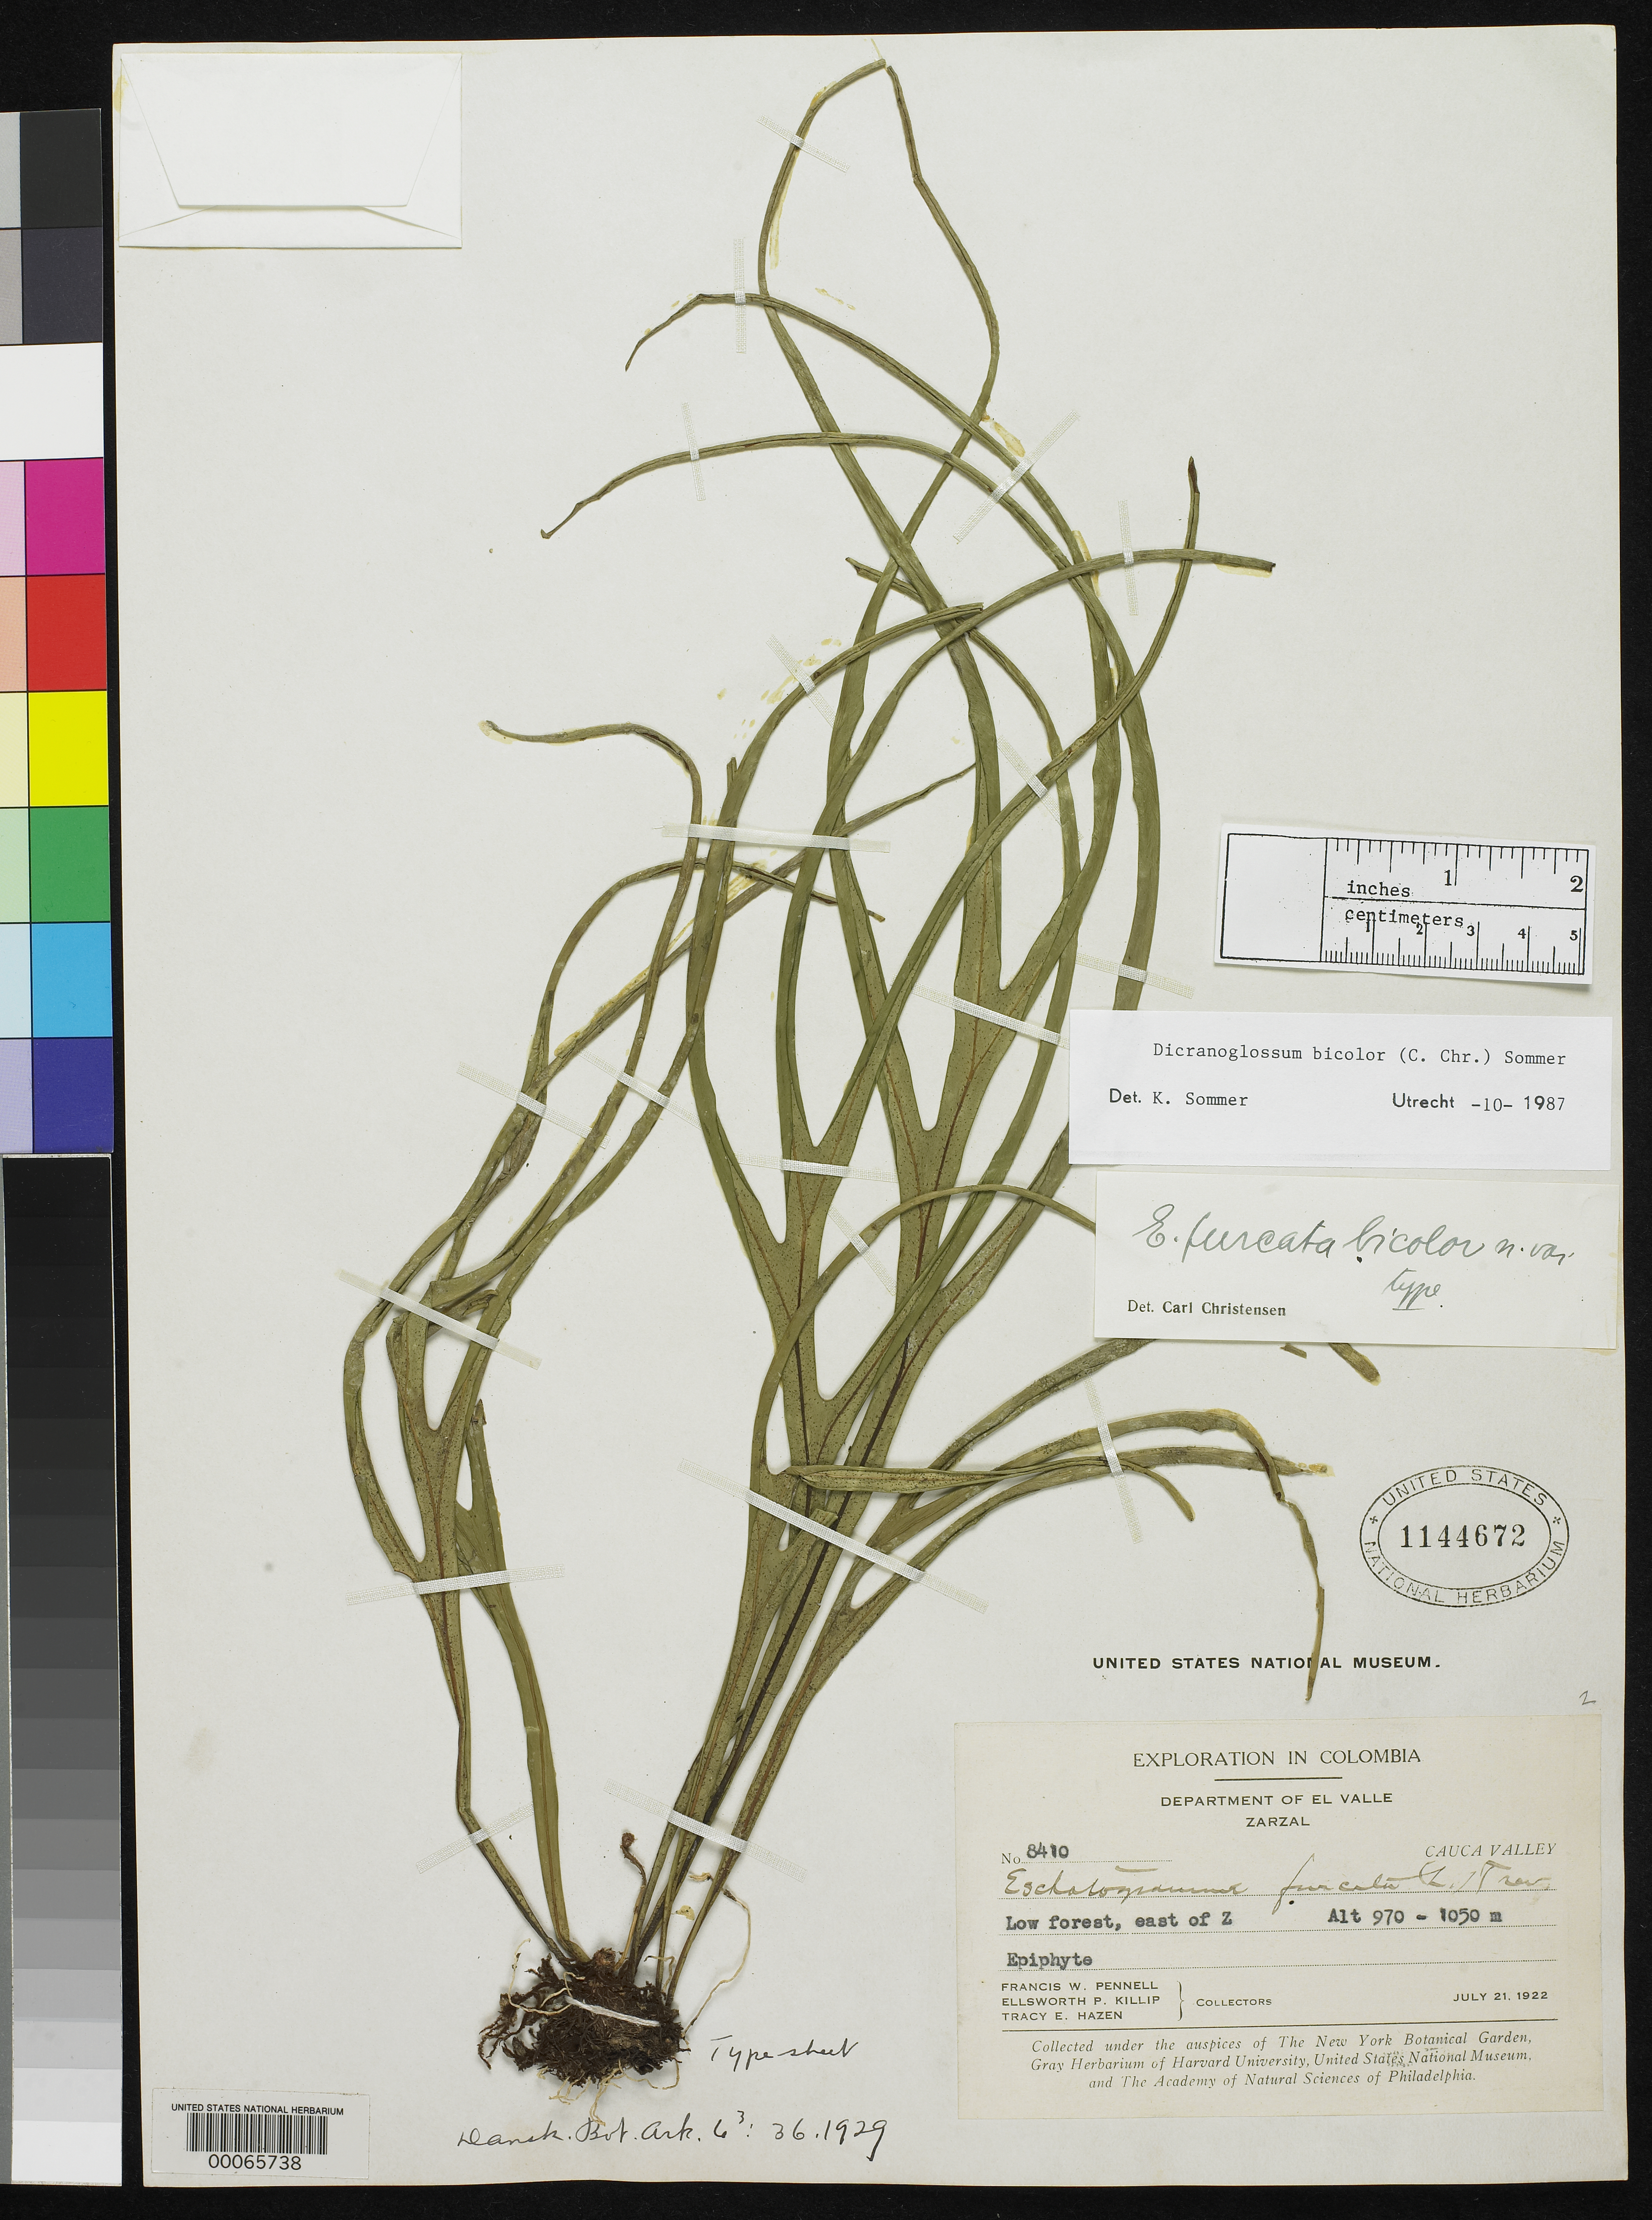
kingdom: Plantae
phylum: Tracheophyta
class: Polypodiopsida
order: Polypodiales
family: Polypodiaceae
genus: Eschatogramme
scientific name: Eschatogramme furcata var. bicolor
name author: C. Chr.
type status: Holotype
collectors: F. W. Pennell, E. P. Killip & T. E. Hazen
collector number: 8410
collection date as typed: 21 Jun 1922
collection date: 1922-06-21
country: Colombia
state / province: Valle del Cauca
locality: Cauca Valley, E of Zarzal.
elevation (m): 970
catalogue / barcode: US 1144672